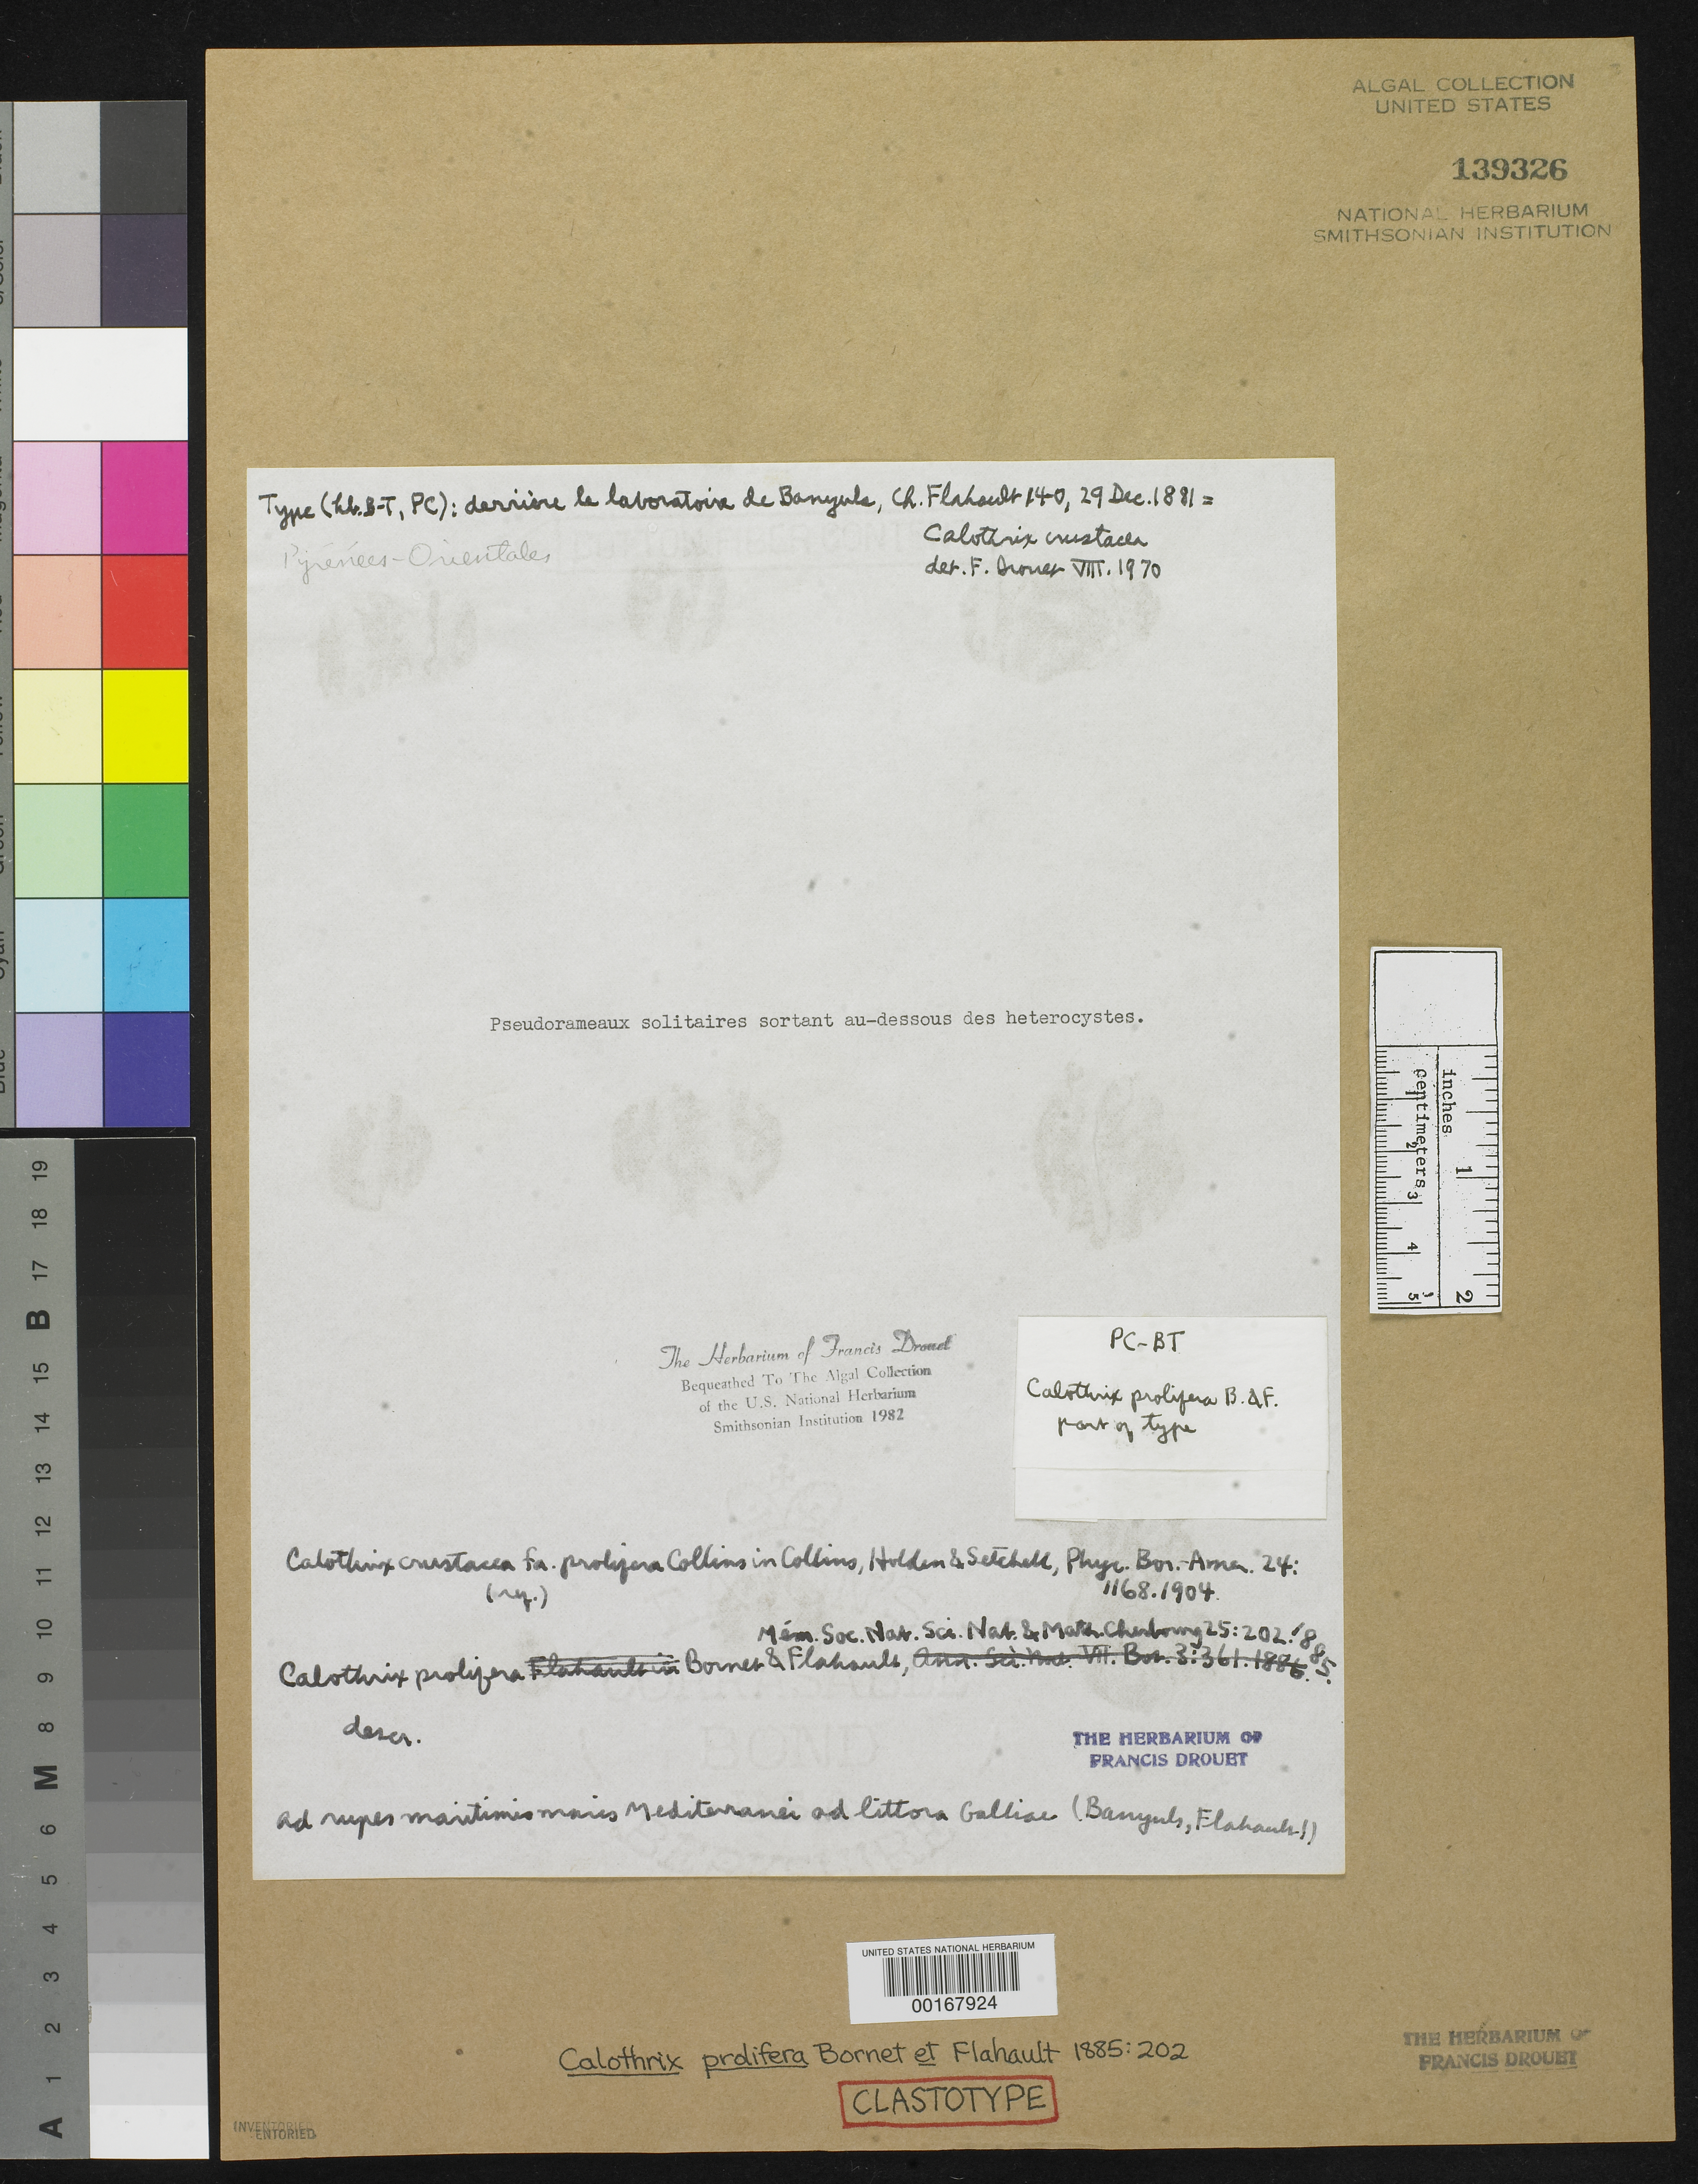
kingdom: Bacteria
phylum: Cyanobacteria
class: Cyanobacteriia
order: Cyanobacteriales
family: Rivulariaceae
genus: Calothrix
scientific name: Calothrix prolifera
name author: Bornet & Flahault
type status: Clastotype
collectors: C. H. Flahault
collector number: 140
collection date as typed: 29 Dec 1881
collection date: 1881-12-29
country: France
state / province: Occitanie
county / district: Pyrénées-Orientales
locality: Mediterranean Sea, Banyuls-sur-Mer, behind laboratory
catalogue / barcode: US 139326